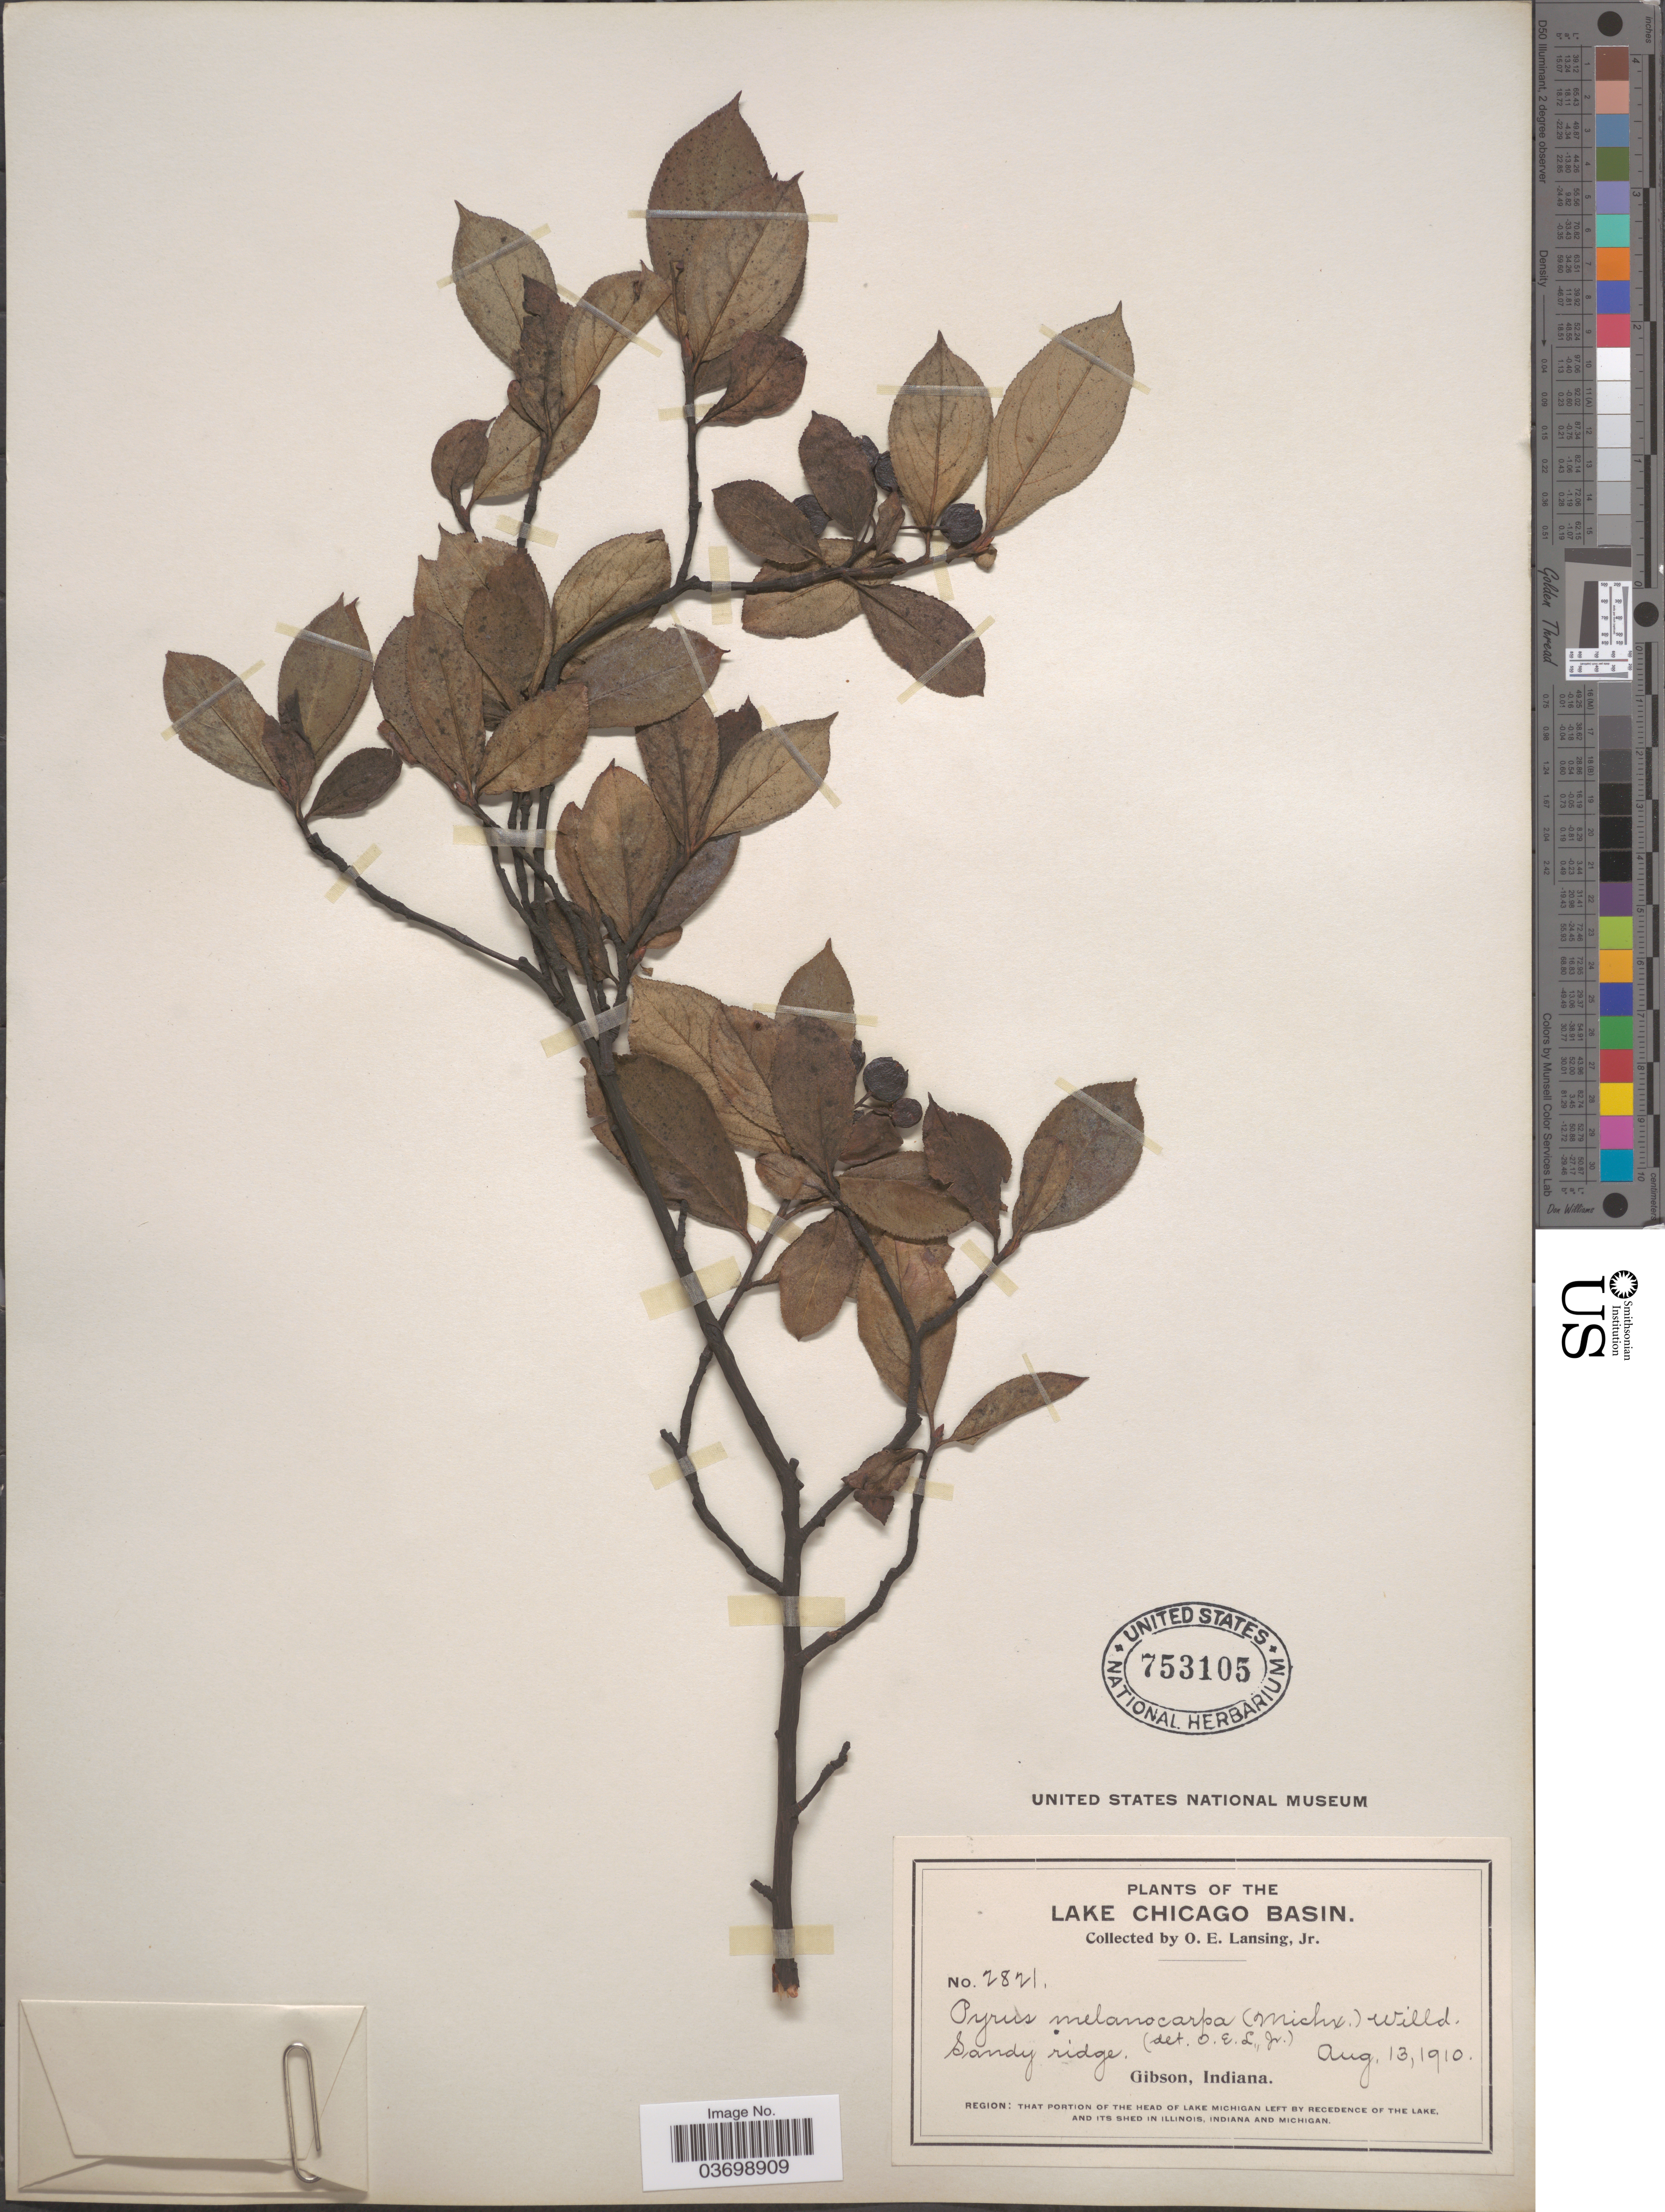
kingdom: Plantae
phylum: Tracheophyta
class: Magnoliopsida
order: Rosales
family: Rosaceae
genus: Aronia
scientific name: Aronia melanocarpa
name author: (Michx.) Elliott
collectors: O. Lansing Jr.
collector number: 2821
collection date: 1910-08-13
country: United States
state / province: Indiana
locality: Lake Chicago Basin. Sandy ridge, Gibson. Region: That portion of the head of lake Michigan left by recedence of the lake, and its shed in Illinois, Indiana and Michigan.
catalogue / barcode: US 753105